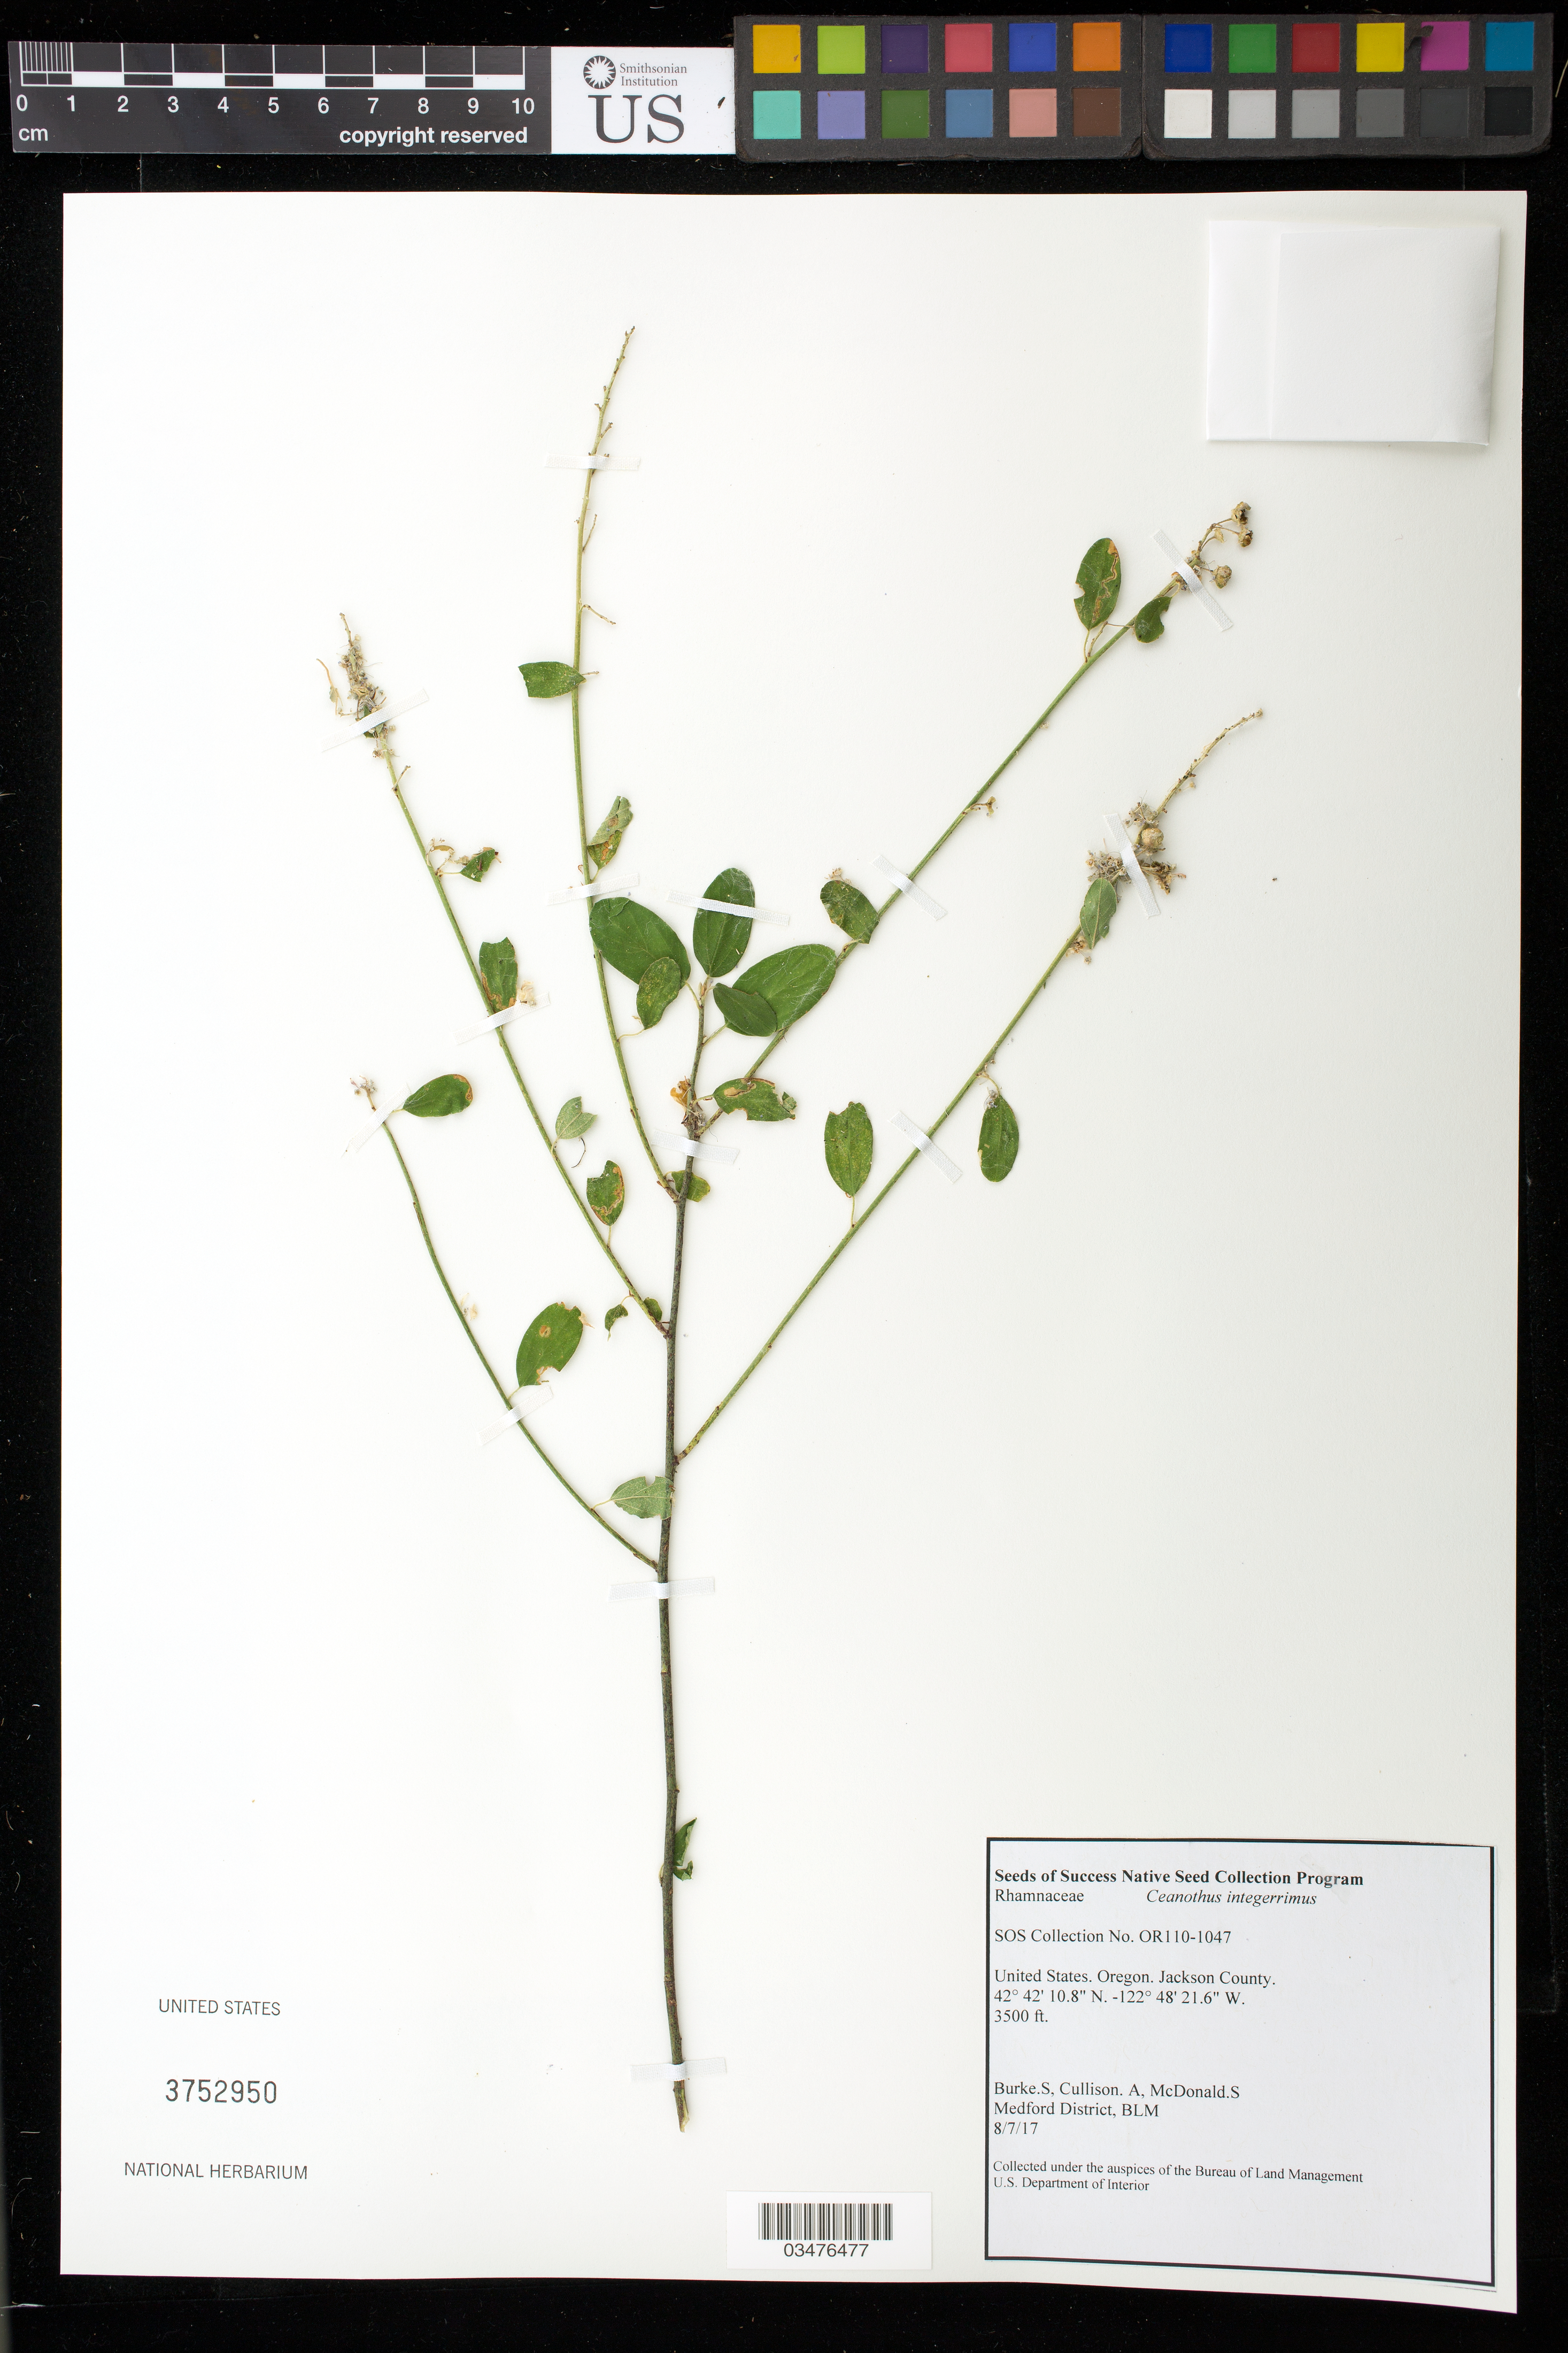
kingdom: Plantae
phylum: Tracheophyta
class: Magnoliopsida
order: Rosales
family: Rhamnaceae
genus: Ceanothus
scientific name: Ceanothus integerrimus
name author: Hook. & Arn.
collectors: S. Burke, A. Cullison & S. McDonald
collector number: OR110-1047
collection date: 2017-08-07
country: United States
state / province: Oregon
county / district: Jackson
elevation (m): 1067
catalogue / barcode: US 3752950